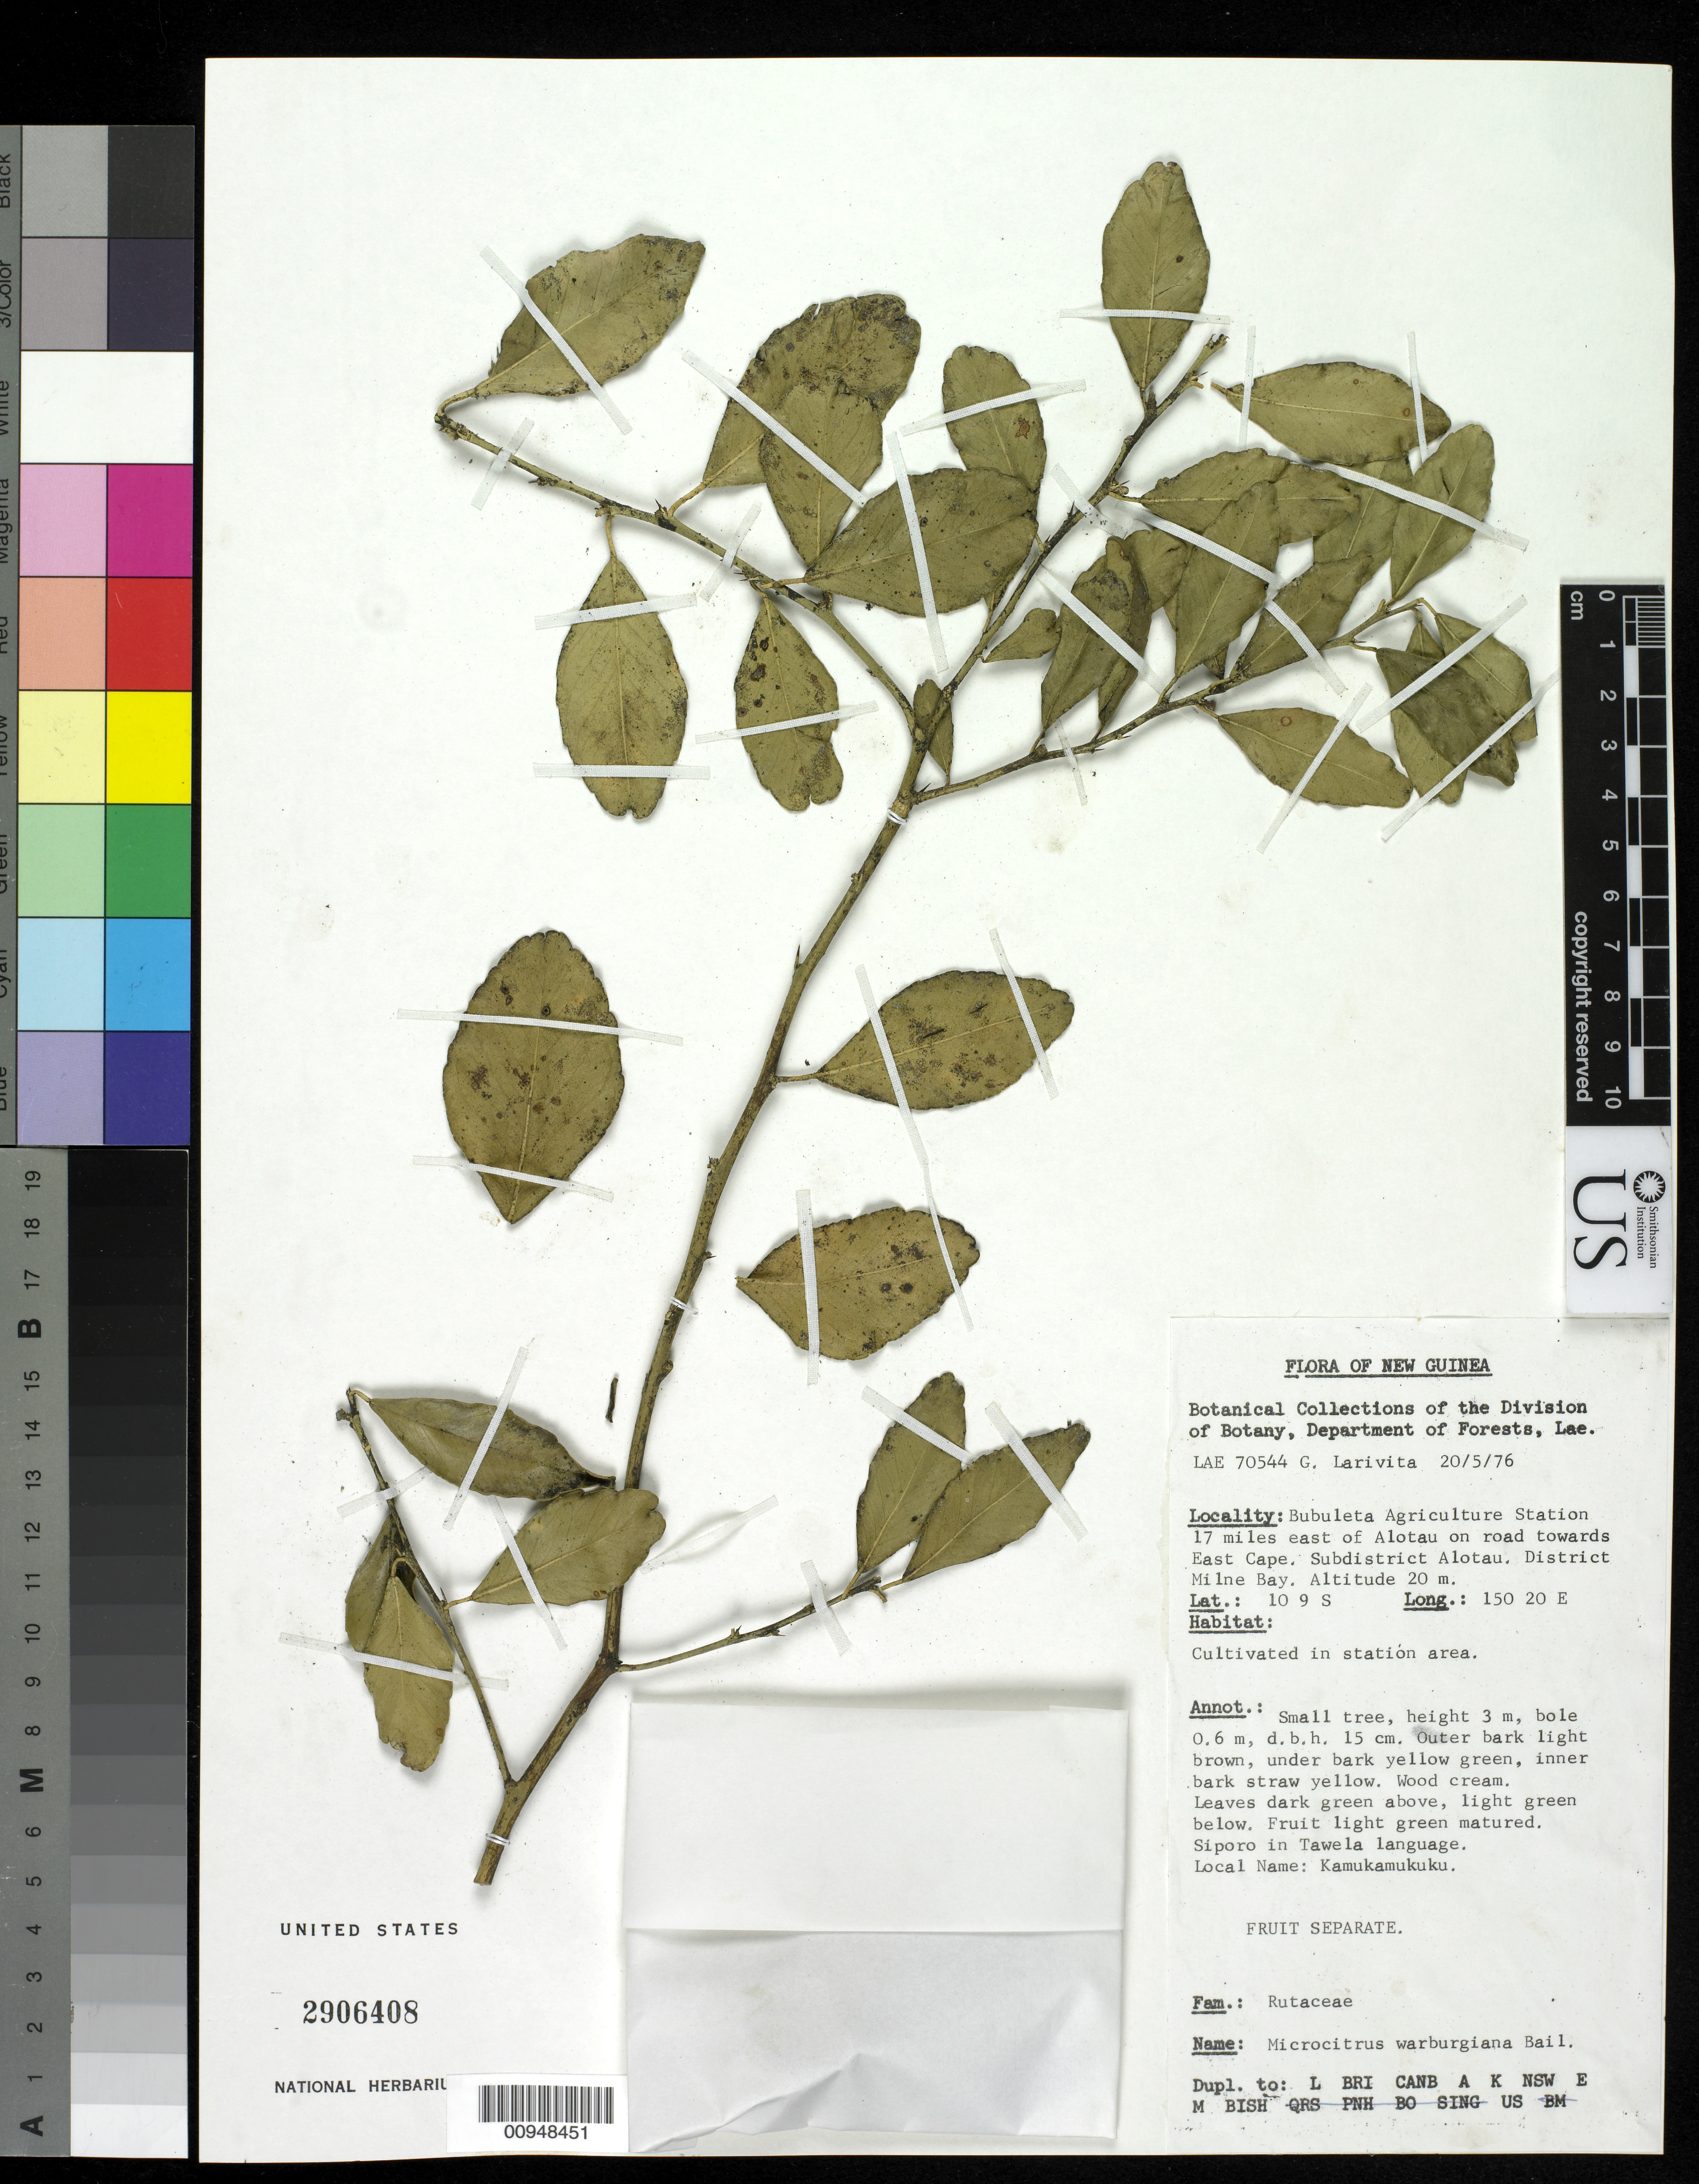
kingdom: Plantae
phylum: Tracheophyta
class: Magnoliopsida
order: Sapindales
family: Rutaceae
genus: Microcitrus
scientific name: Microcitrus warburgiana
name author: Tanaka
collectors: G. Larivita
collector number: LAE 70544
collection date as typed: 20 May 1976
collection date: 1976-05-20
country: Papua New Guinea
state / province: Milne Bay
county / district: Alotau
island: New Guinea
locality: Bubuleta Agriculture Station 17 miles east of Alotau on road towards East Cape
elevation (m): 20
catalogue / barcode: US 2906408